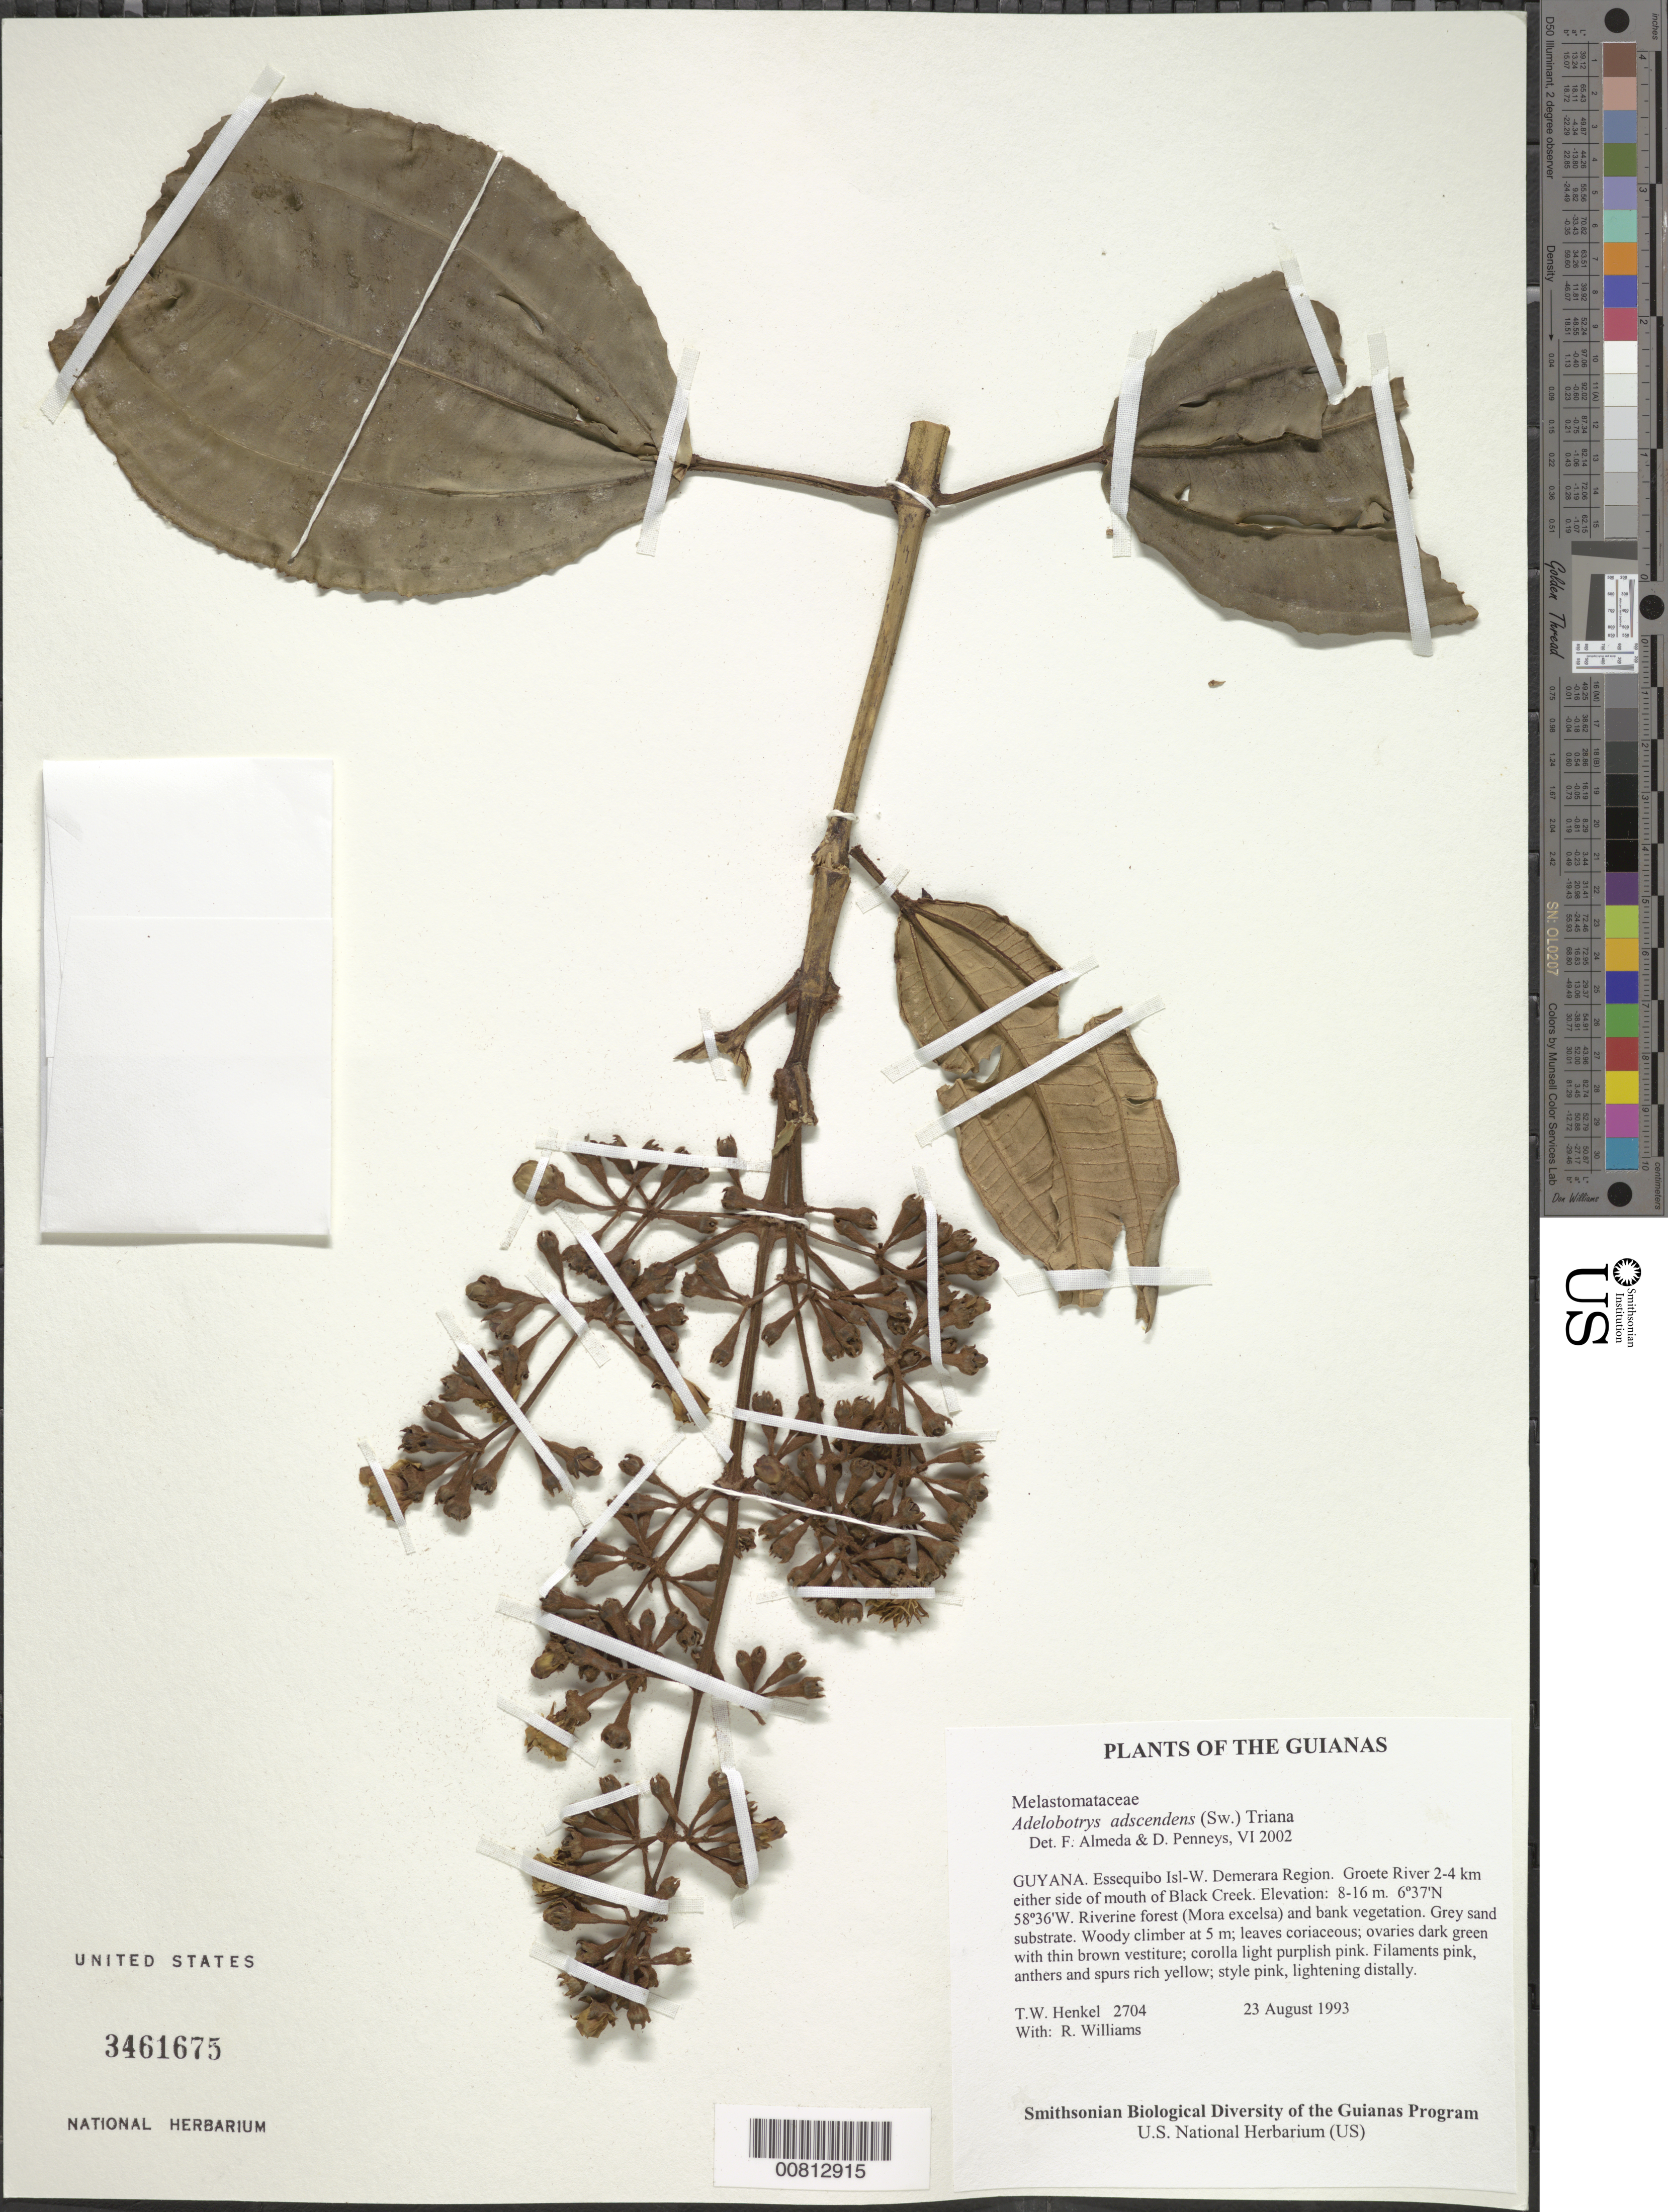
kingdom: Plantae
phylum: Tracheophyta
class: Magnoliopsida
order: Myrtales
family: Melastomataceae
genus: Adelobotrys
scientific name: Adelobotrys adscendens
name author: (Sw.) Triana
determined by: Almeda, F.; Penneys, D. S.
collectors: T. Henkel & R. Williams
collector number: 2704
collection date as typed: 23 August 1993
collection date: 1993-08-23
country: Guyana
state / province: Essequibo Isl-W. Demerara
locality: Groete River 2-4 km either side of mouth of Black Creek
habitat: Riverine forest (Mora excelsa) and bank vegetation. Grey sand substrate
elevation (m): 8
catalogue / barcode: US 3461675